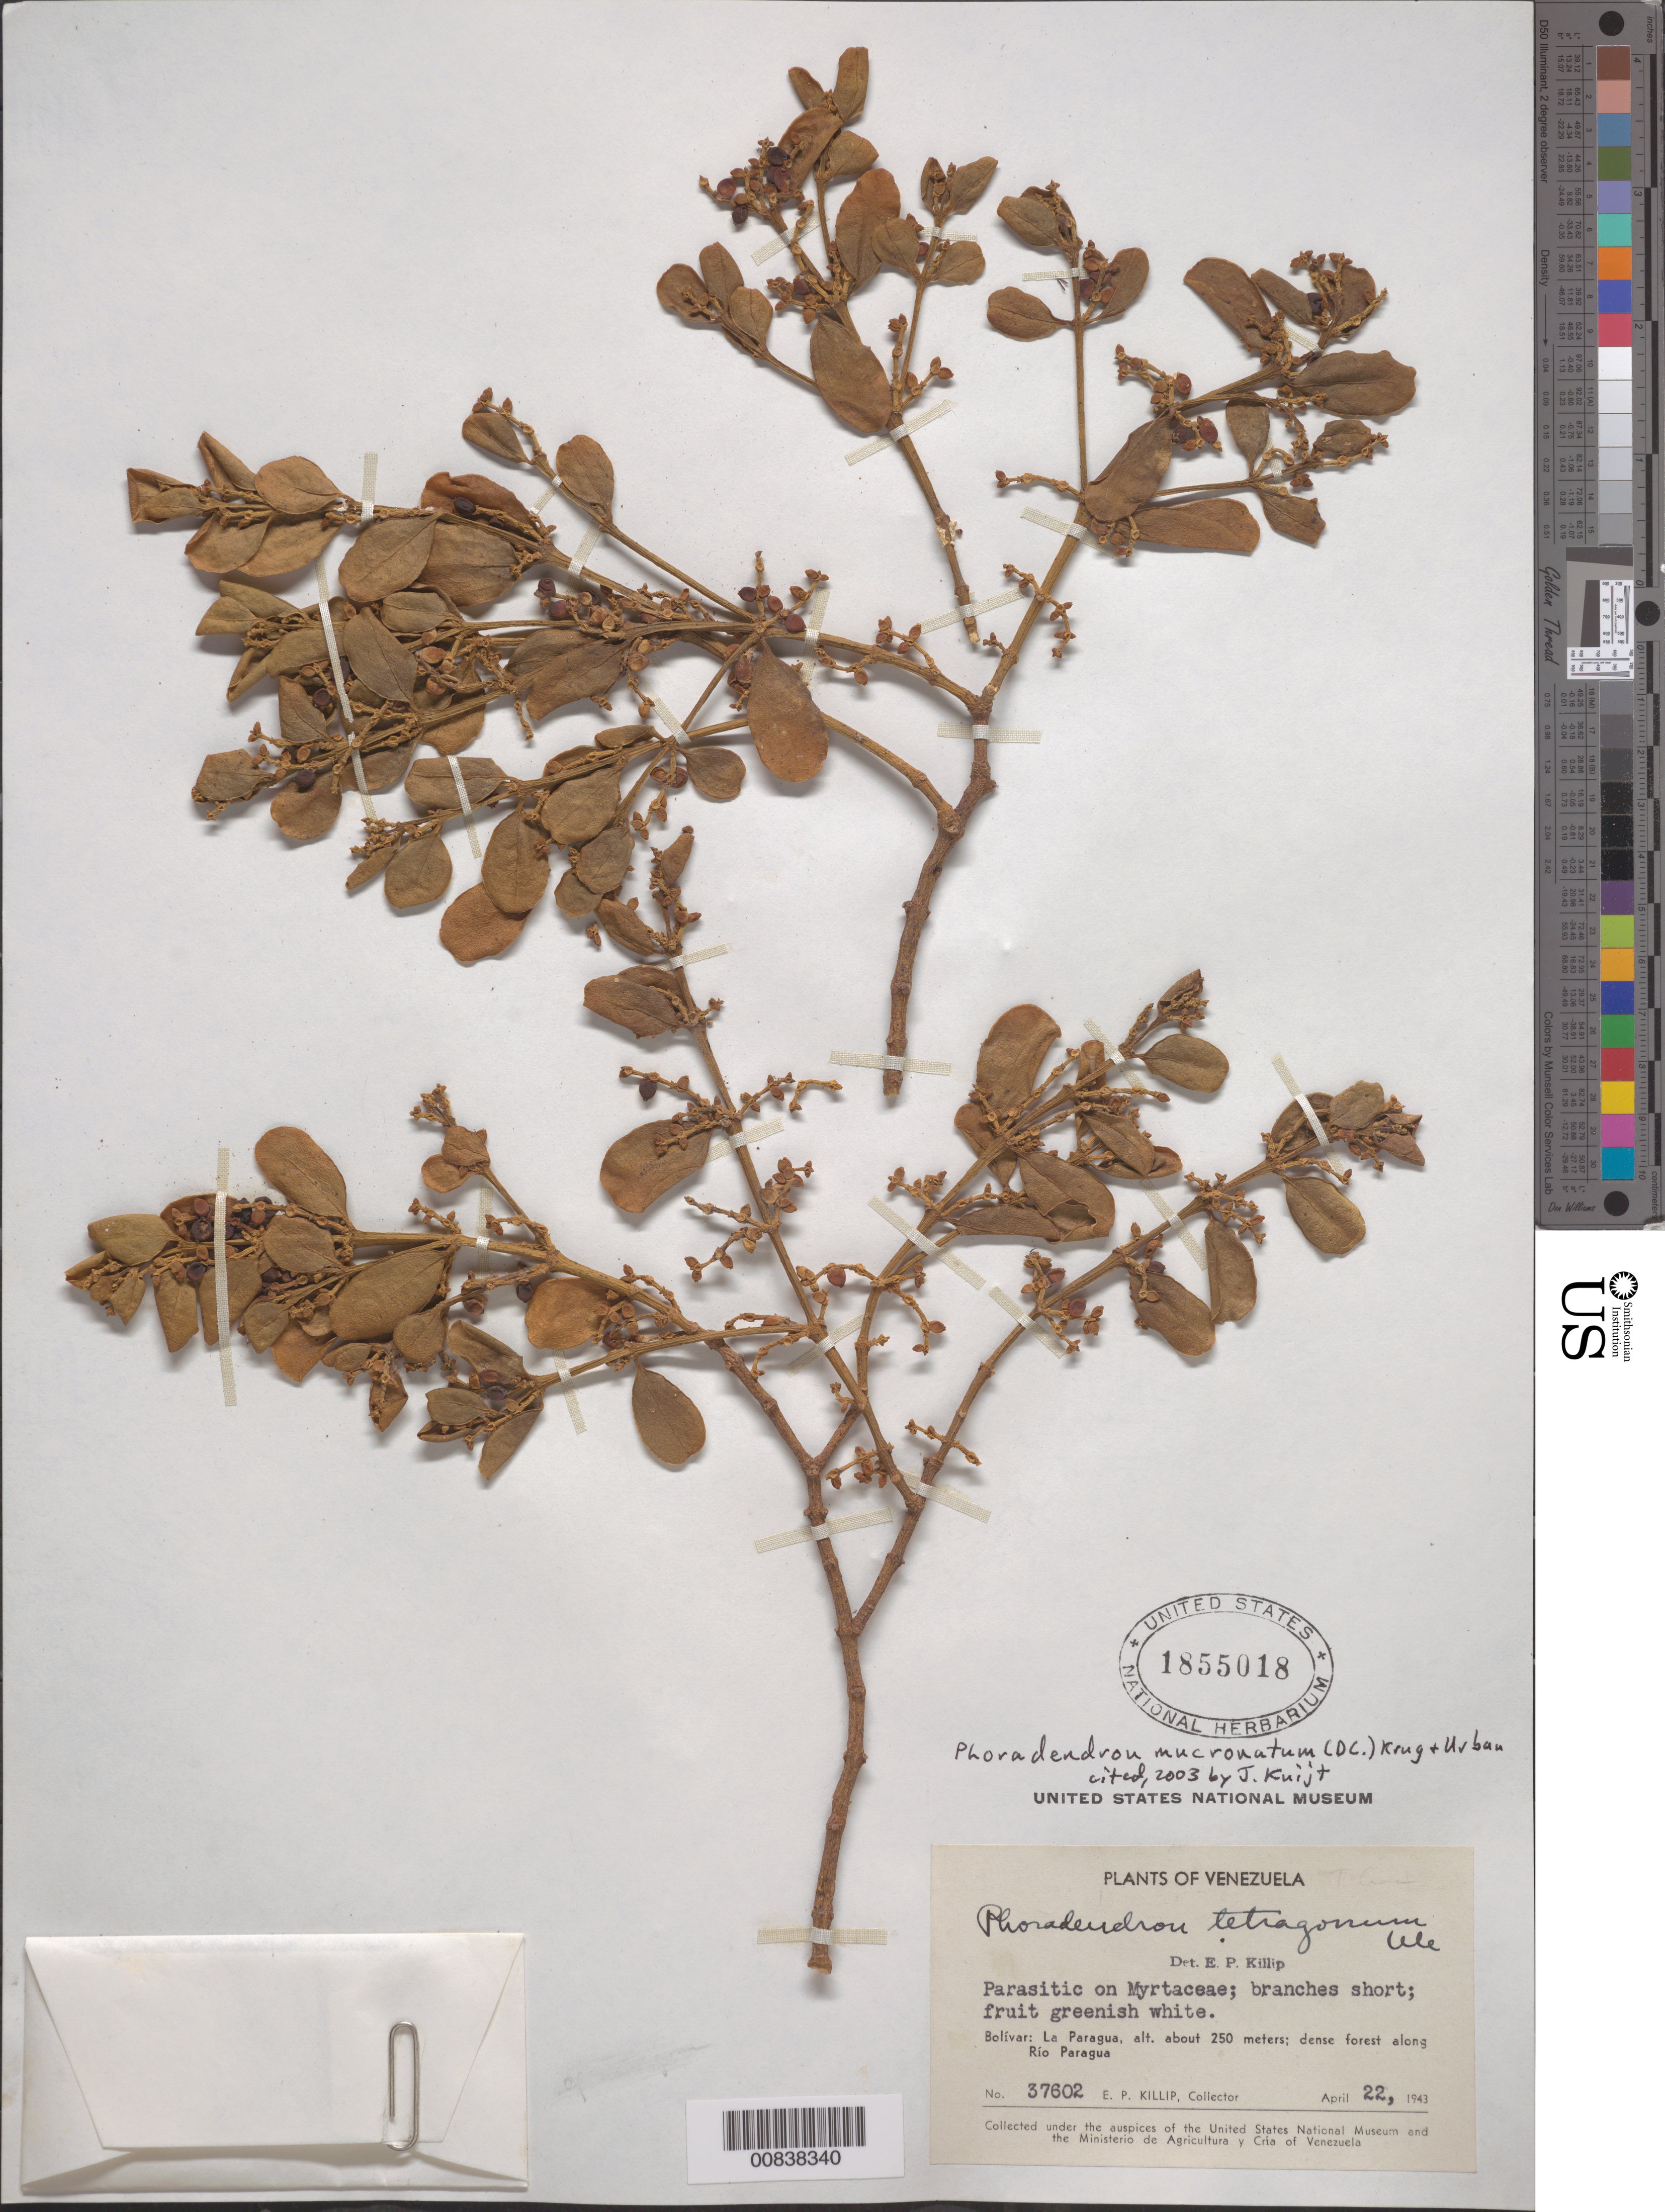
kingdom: Plantae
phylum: Tracheophyta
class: Magnoliopsida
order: Santalales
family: Viscaceae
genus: Phoradendron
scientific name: Phoradendron mucronatum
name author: (DC.) Krug & Urb.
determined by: Kuijt, Job, (CANADA)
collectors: E. P. Killip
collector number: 37602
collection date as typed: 22-Apr-43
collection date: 1943-04-22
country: Venezuela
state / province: Bolívar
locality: La Paragua, along Río Paragua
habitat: Dense forest; on Myrtaceae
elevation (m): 250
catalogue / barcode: US 1855018